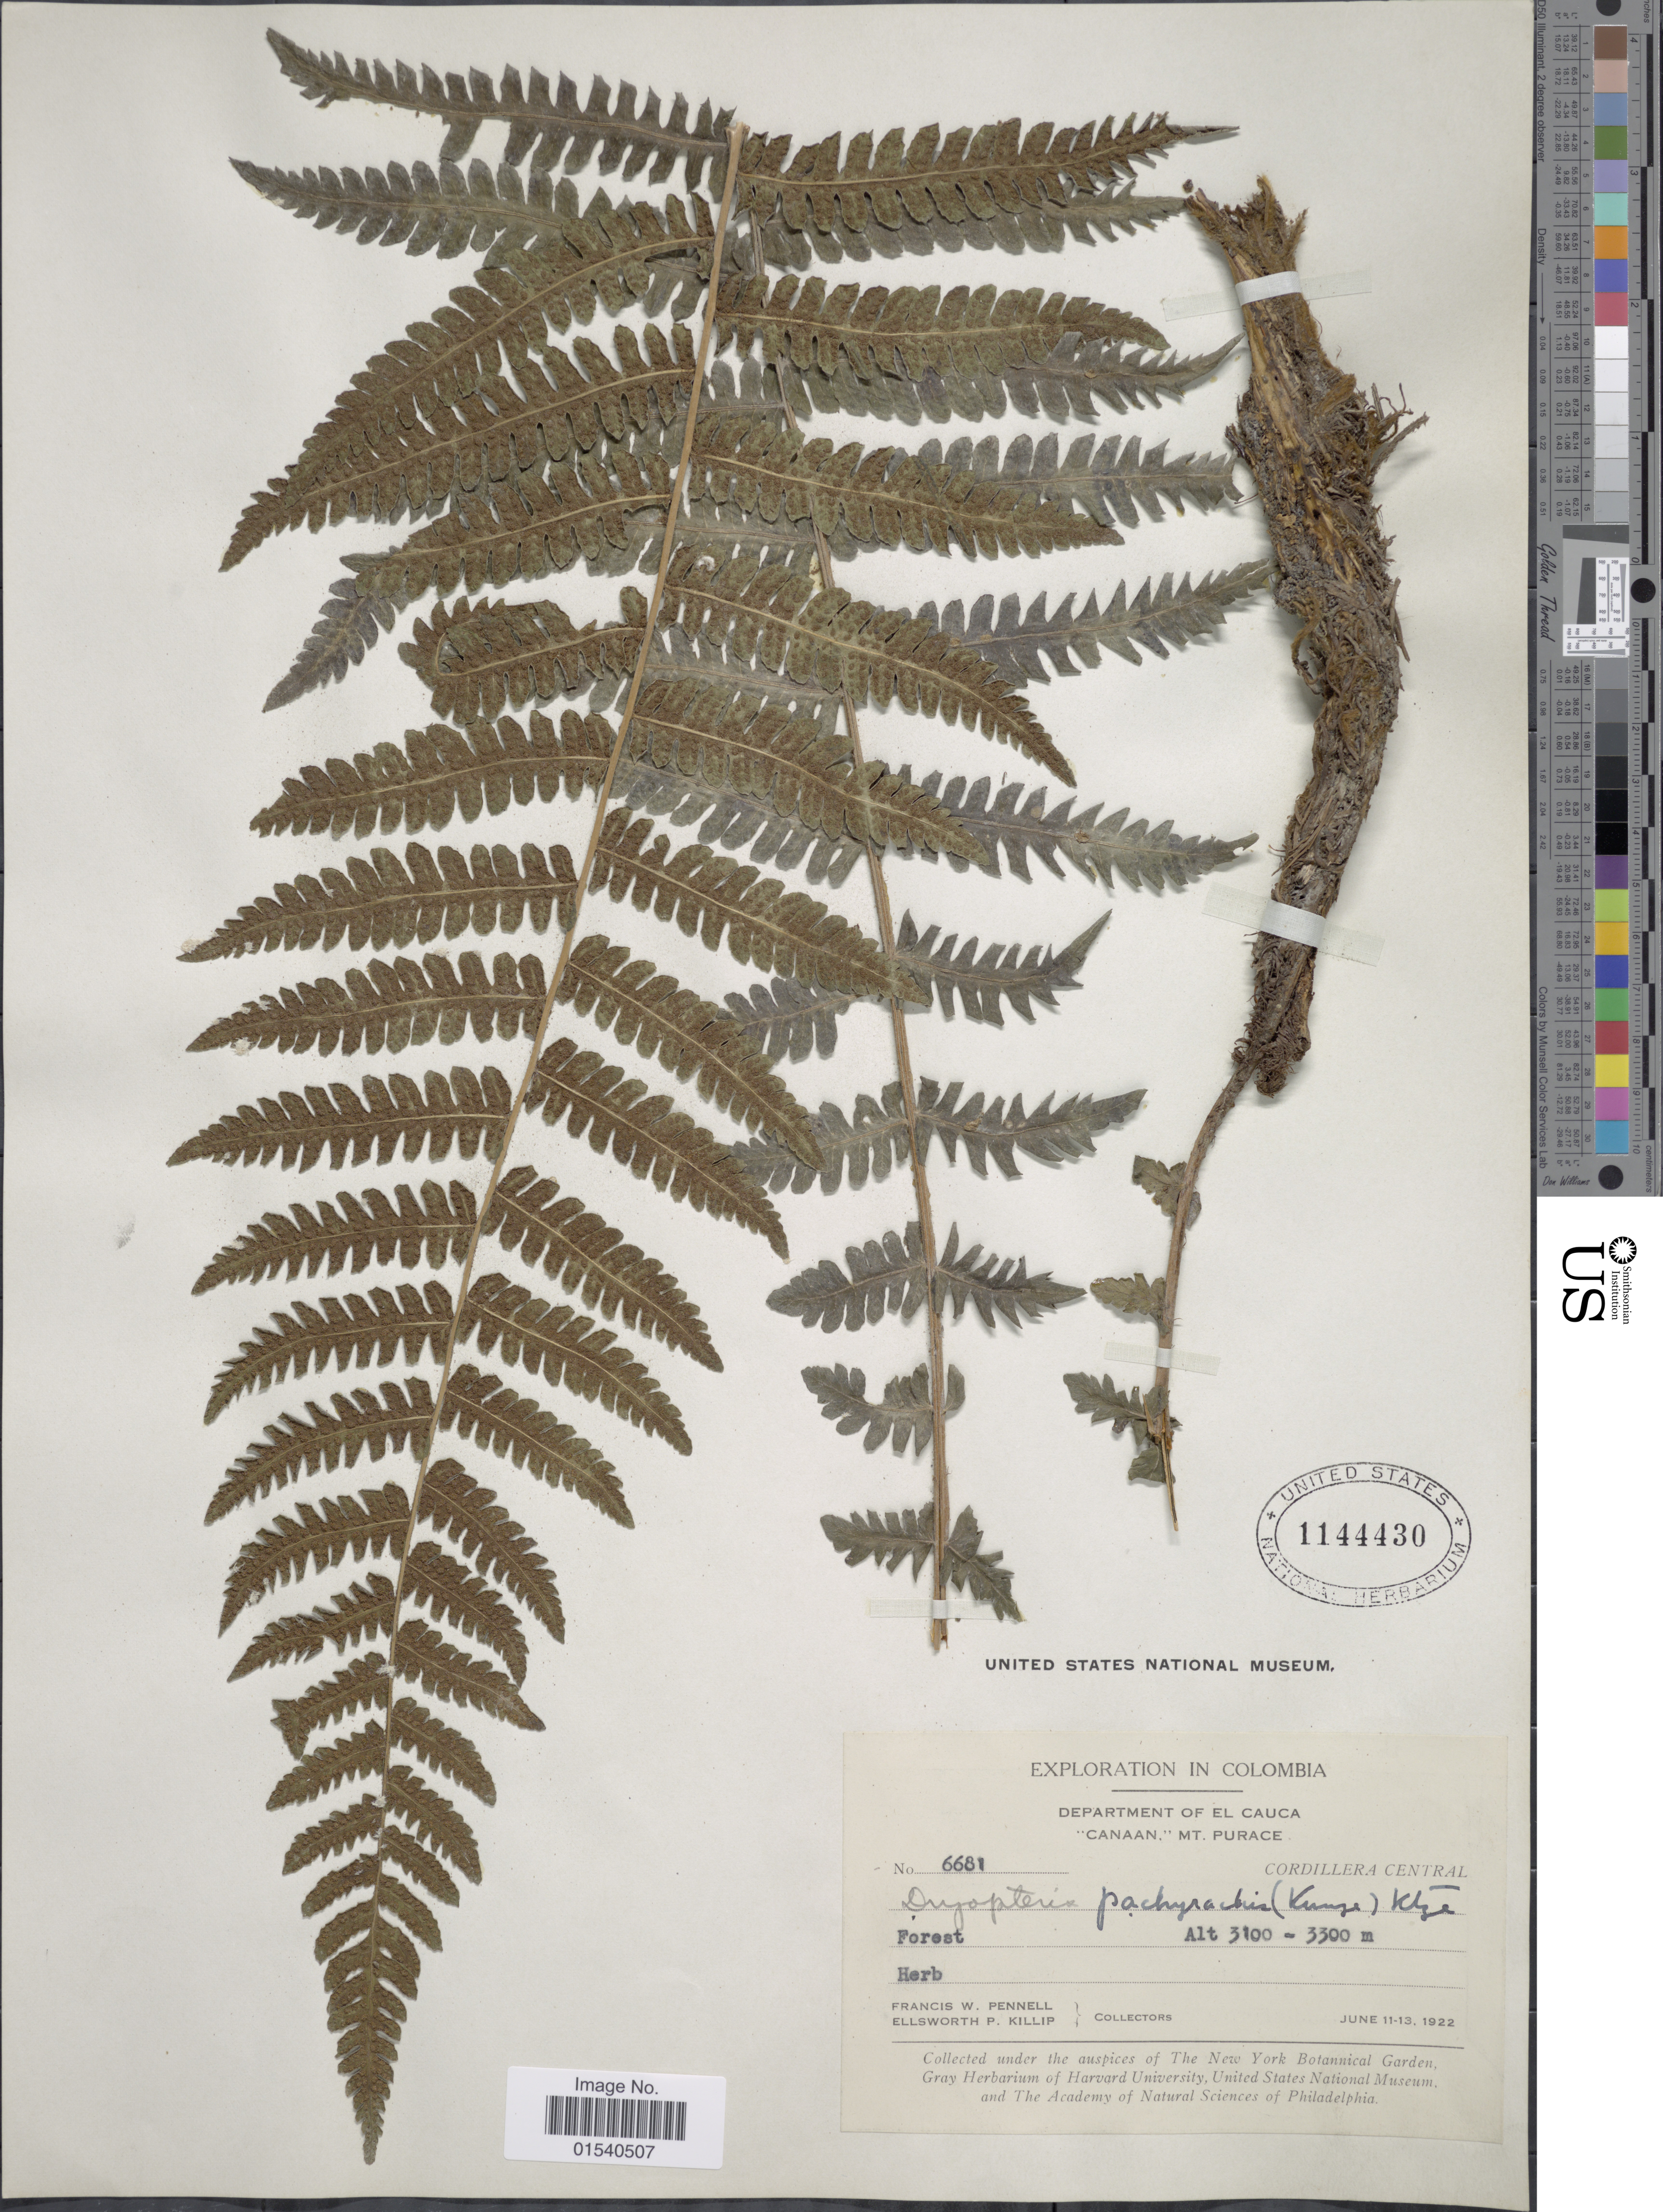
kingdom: Plantae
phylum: Tracheophyta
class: Polypodiopsida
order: Polypodiales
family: Thelypteridaceae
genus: Amauropelta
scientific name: Amauropelta pachyrachis (Kunze) comb. nov., ined 2015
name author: (Kunze)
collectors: F. W. Pennell & E. P. Killip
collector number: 6681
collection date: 1922-06-11/1922-06-13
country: Colombia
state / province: Cauca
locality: Department of El Cauca 'Canaan,' Mt Purace, Cordillera Central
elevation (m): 3100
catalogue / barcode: US 1144430